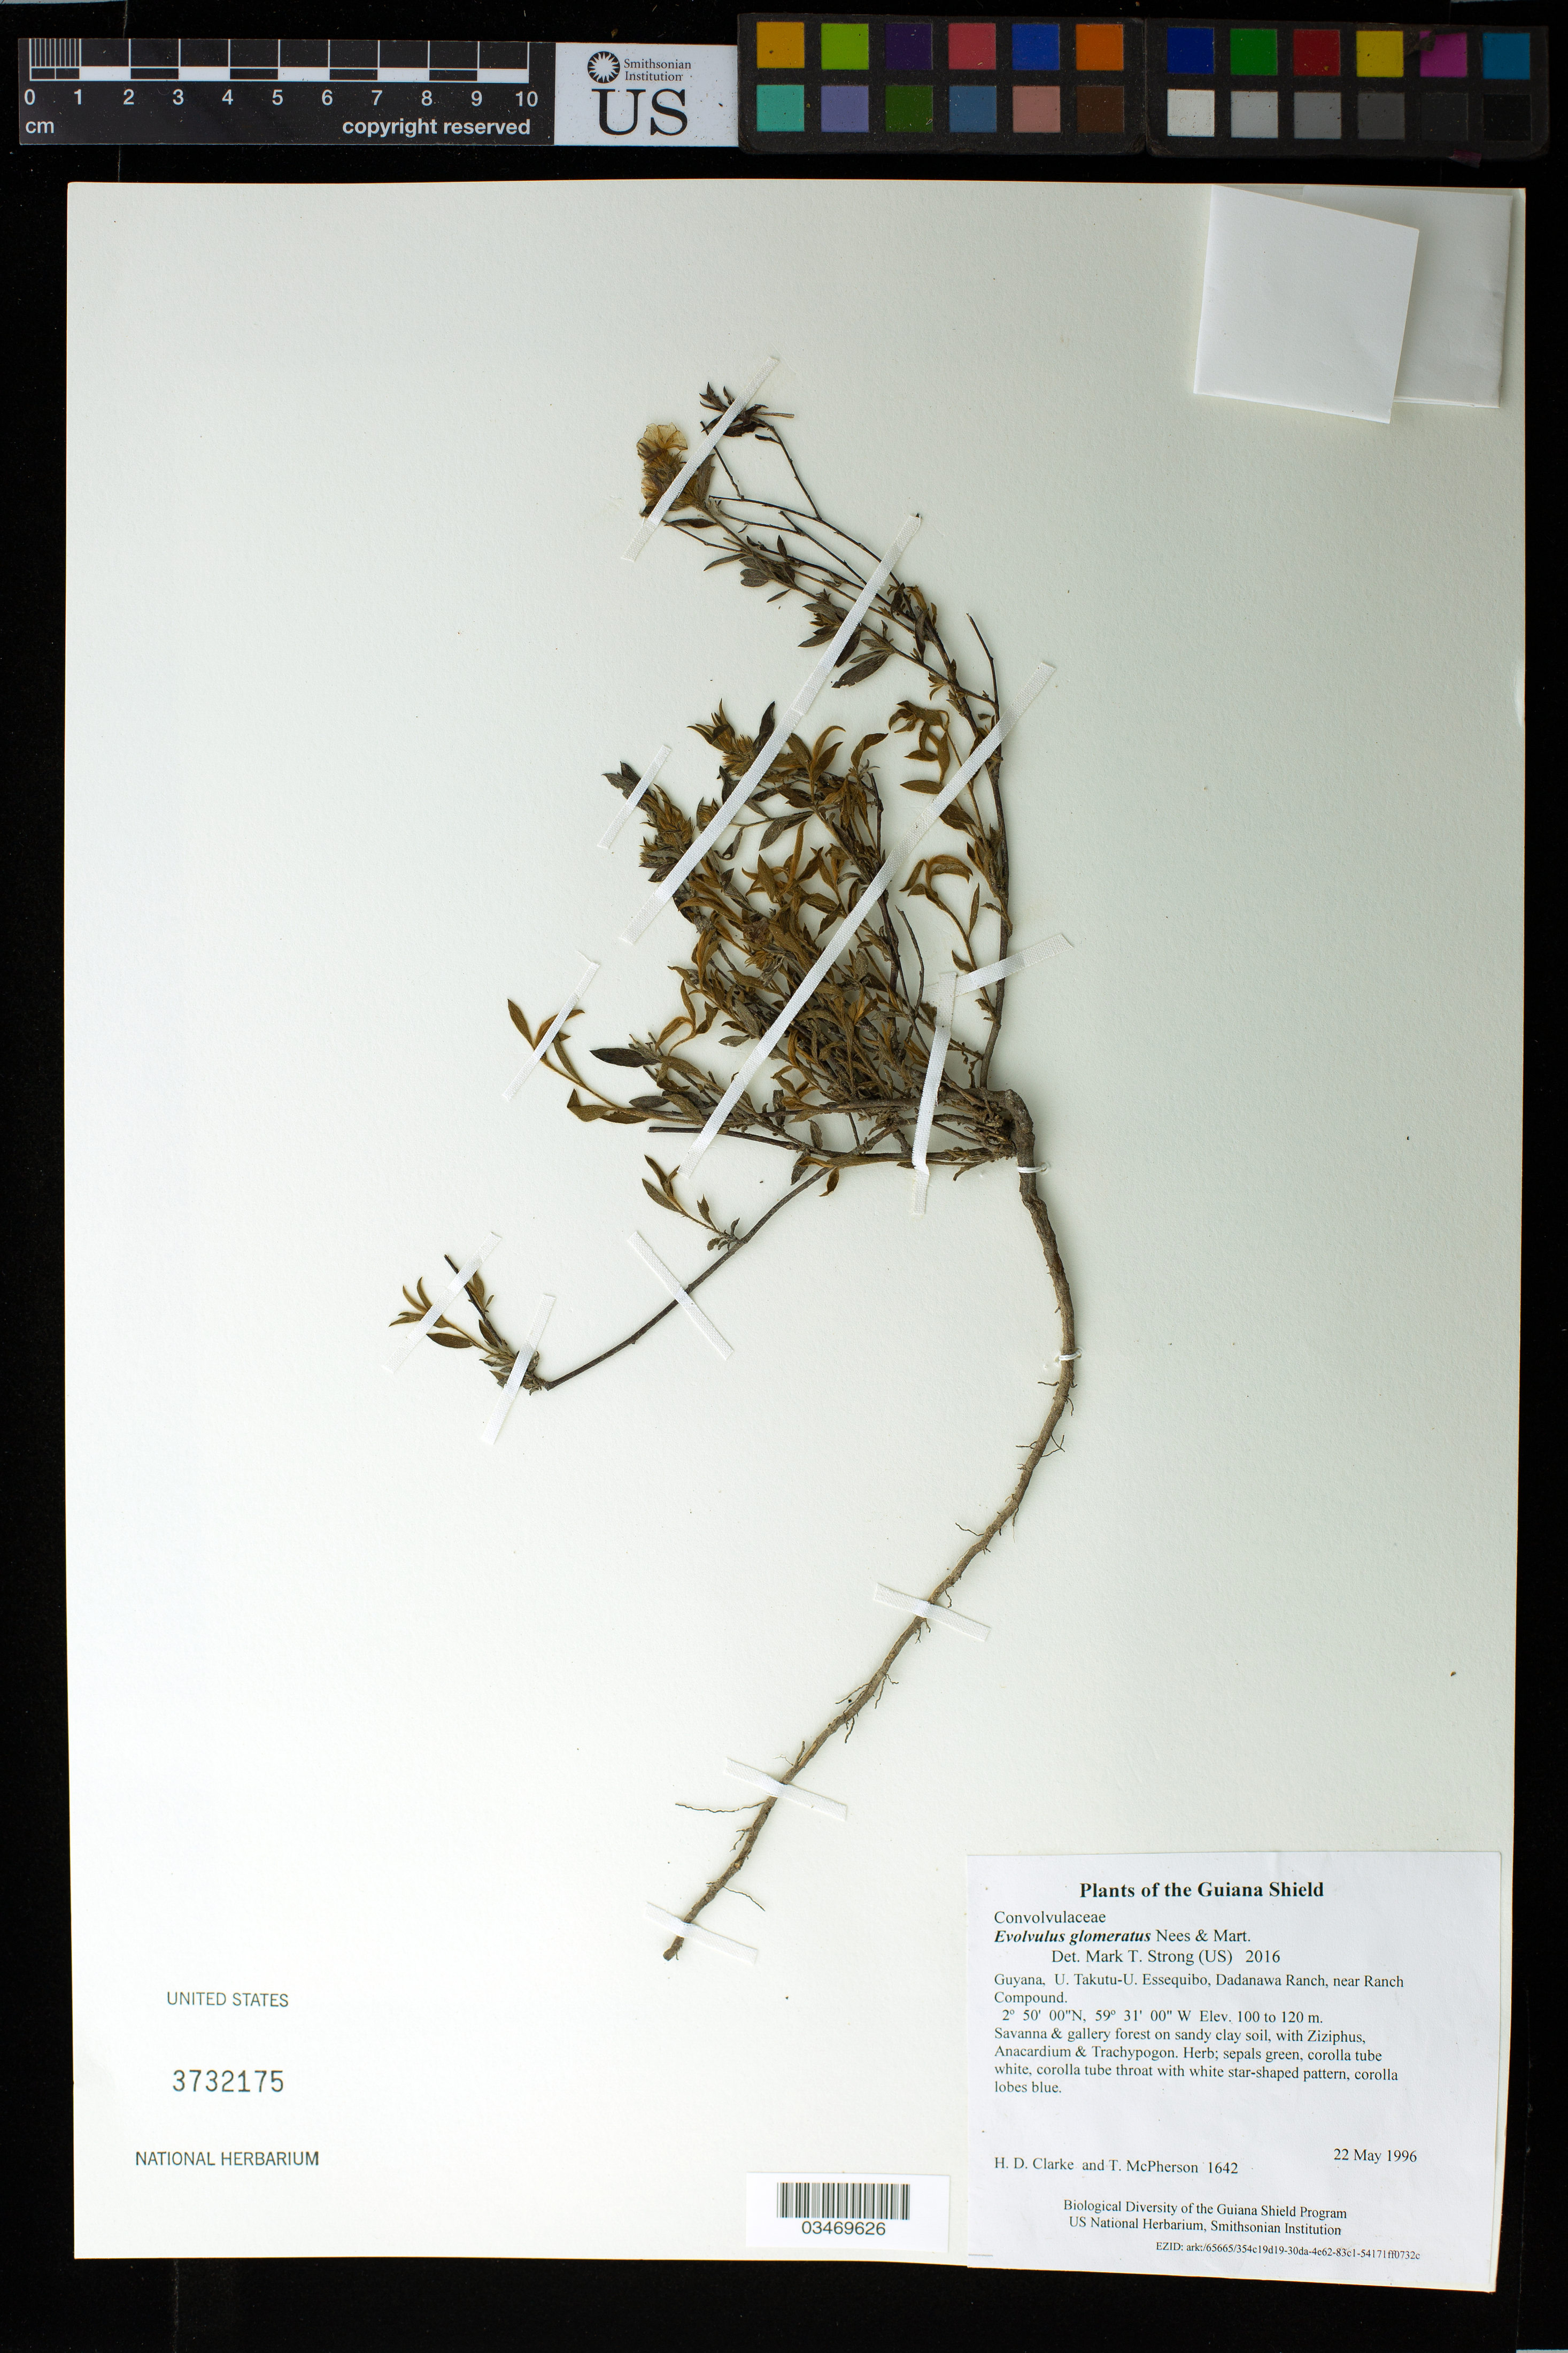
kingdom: Plantae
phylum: Tracheophyta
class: Magnoliopsida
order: Solanales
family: Convolvulaceae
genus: Evolvulus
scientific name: Evolvulus glomeratus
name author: Nees & Mart.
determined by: Strong, M. T., (US), Smithsonian Institution - National Museum of Natural History (UNITED STATES)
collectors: H. D. Clarke & T. McPherson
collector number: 1642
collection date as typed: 22 May 1996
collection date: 1996-05-22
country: Guyana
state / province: U. Takutu-U. Essequibo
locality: Dadanawa Ranch, near Ranch Compound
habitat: Savanna & gallery forest on sandy clay soil, with Ziziphus, Anacardium & Trachypogon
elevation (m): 100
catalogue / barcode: US 3732175